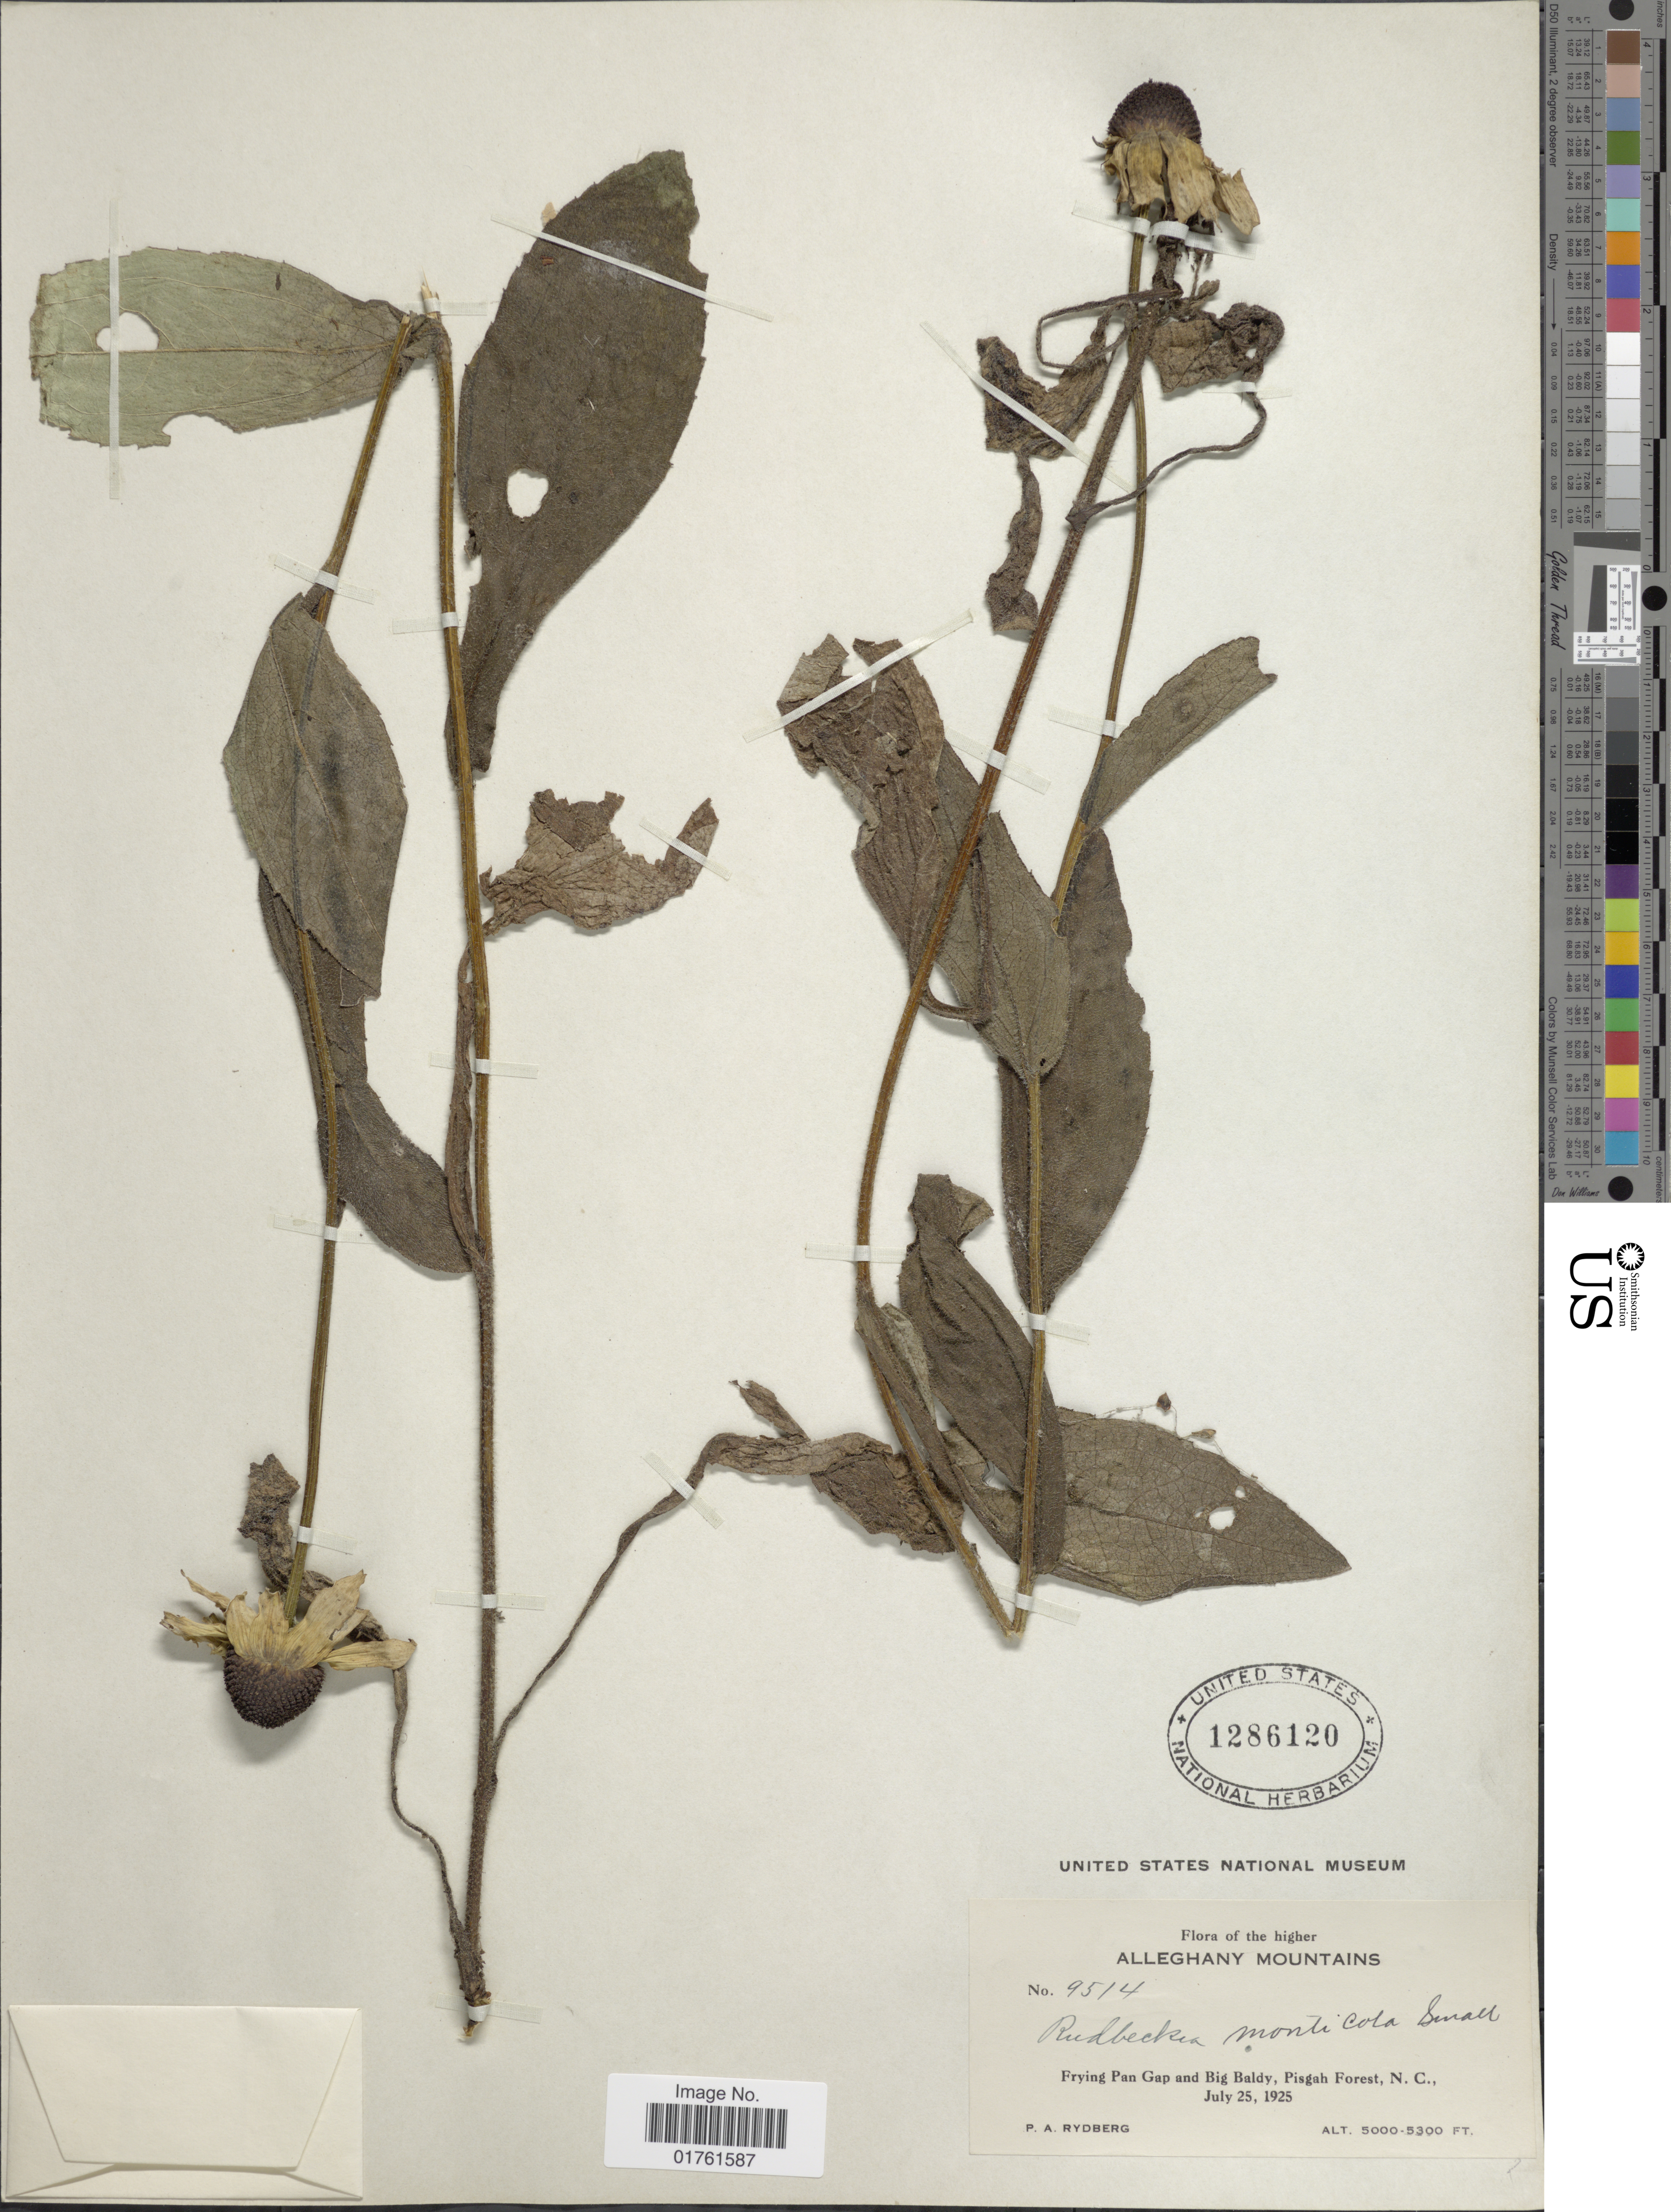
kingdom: Plantae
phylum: Tracheophyta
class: Magnoliopsida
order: Asterales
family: Asteraceae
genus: Rudbeckia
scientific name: Rudbeckia monticola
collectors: P. A. Rydberg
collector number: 9514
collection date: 1925-07-25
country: United States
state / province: North Carolina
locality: Alleghany Mountains, Frying Pan Gap and Big Baldy, Pisgah Forest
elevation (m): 1524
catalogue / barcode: US 1286120